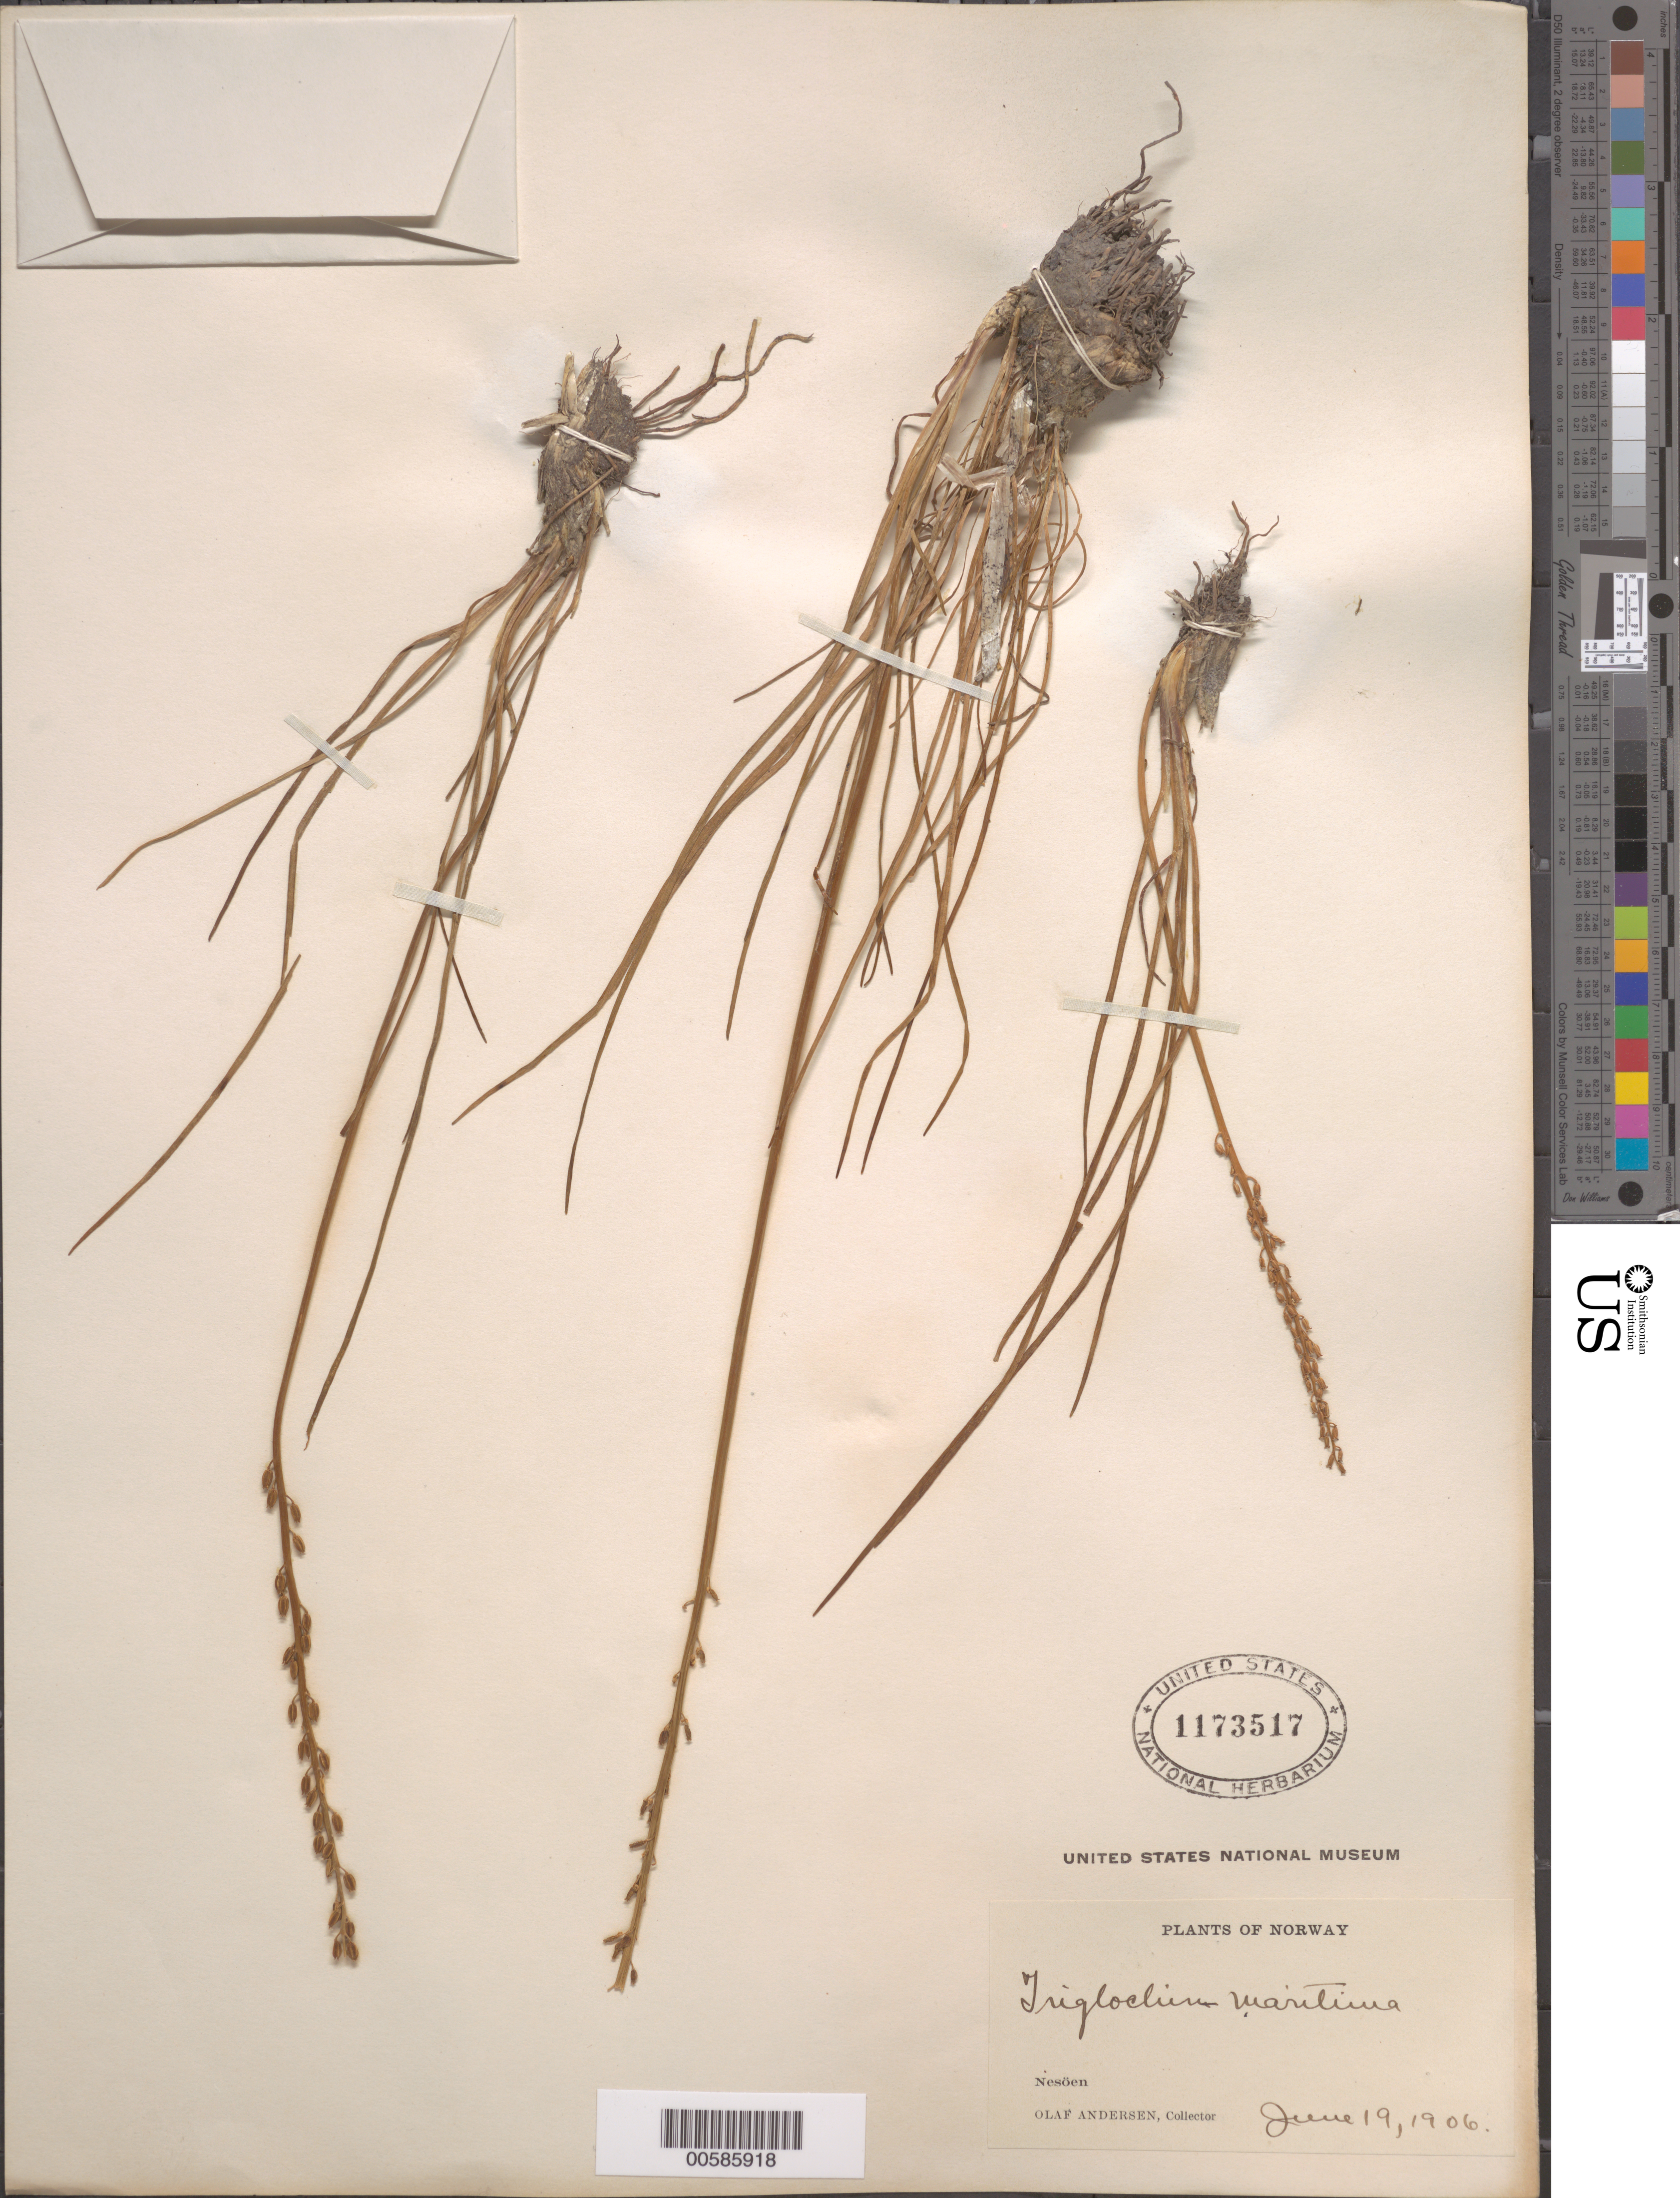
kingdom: Plantae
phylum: Tracheophyta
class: Liliopsida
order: Alismatales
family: Juncaginaceae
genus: Triglochin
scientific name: Triglochin maritima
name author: L.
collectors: O. Andersen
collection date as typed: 19 Jun 1906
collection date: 1906-06-19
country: Norway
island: Nesøya Island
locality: Nesoen (= Nesøya I.)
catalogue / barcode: US 1173517